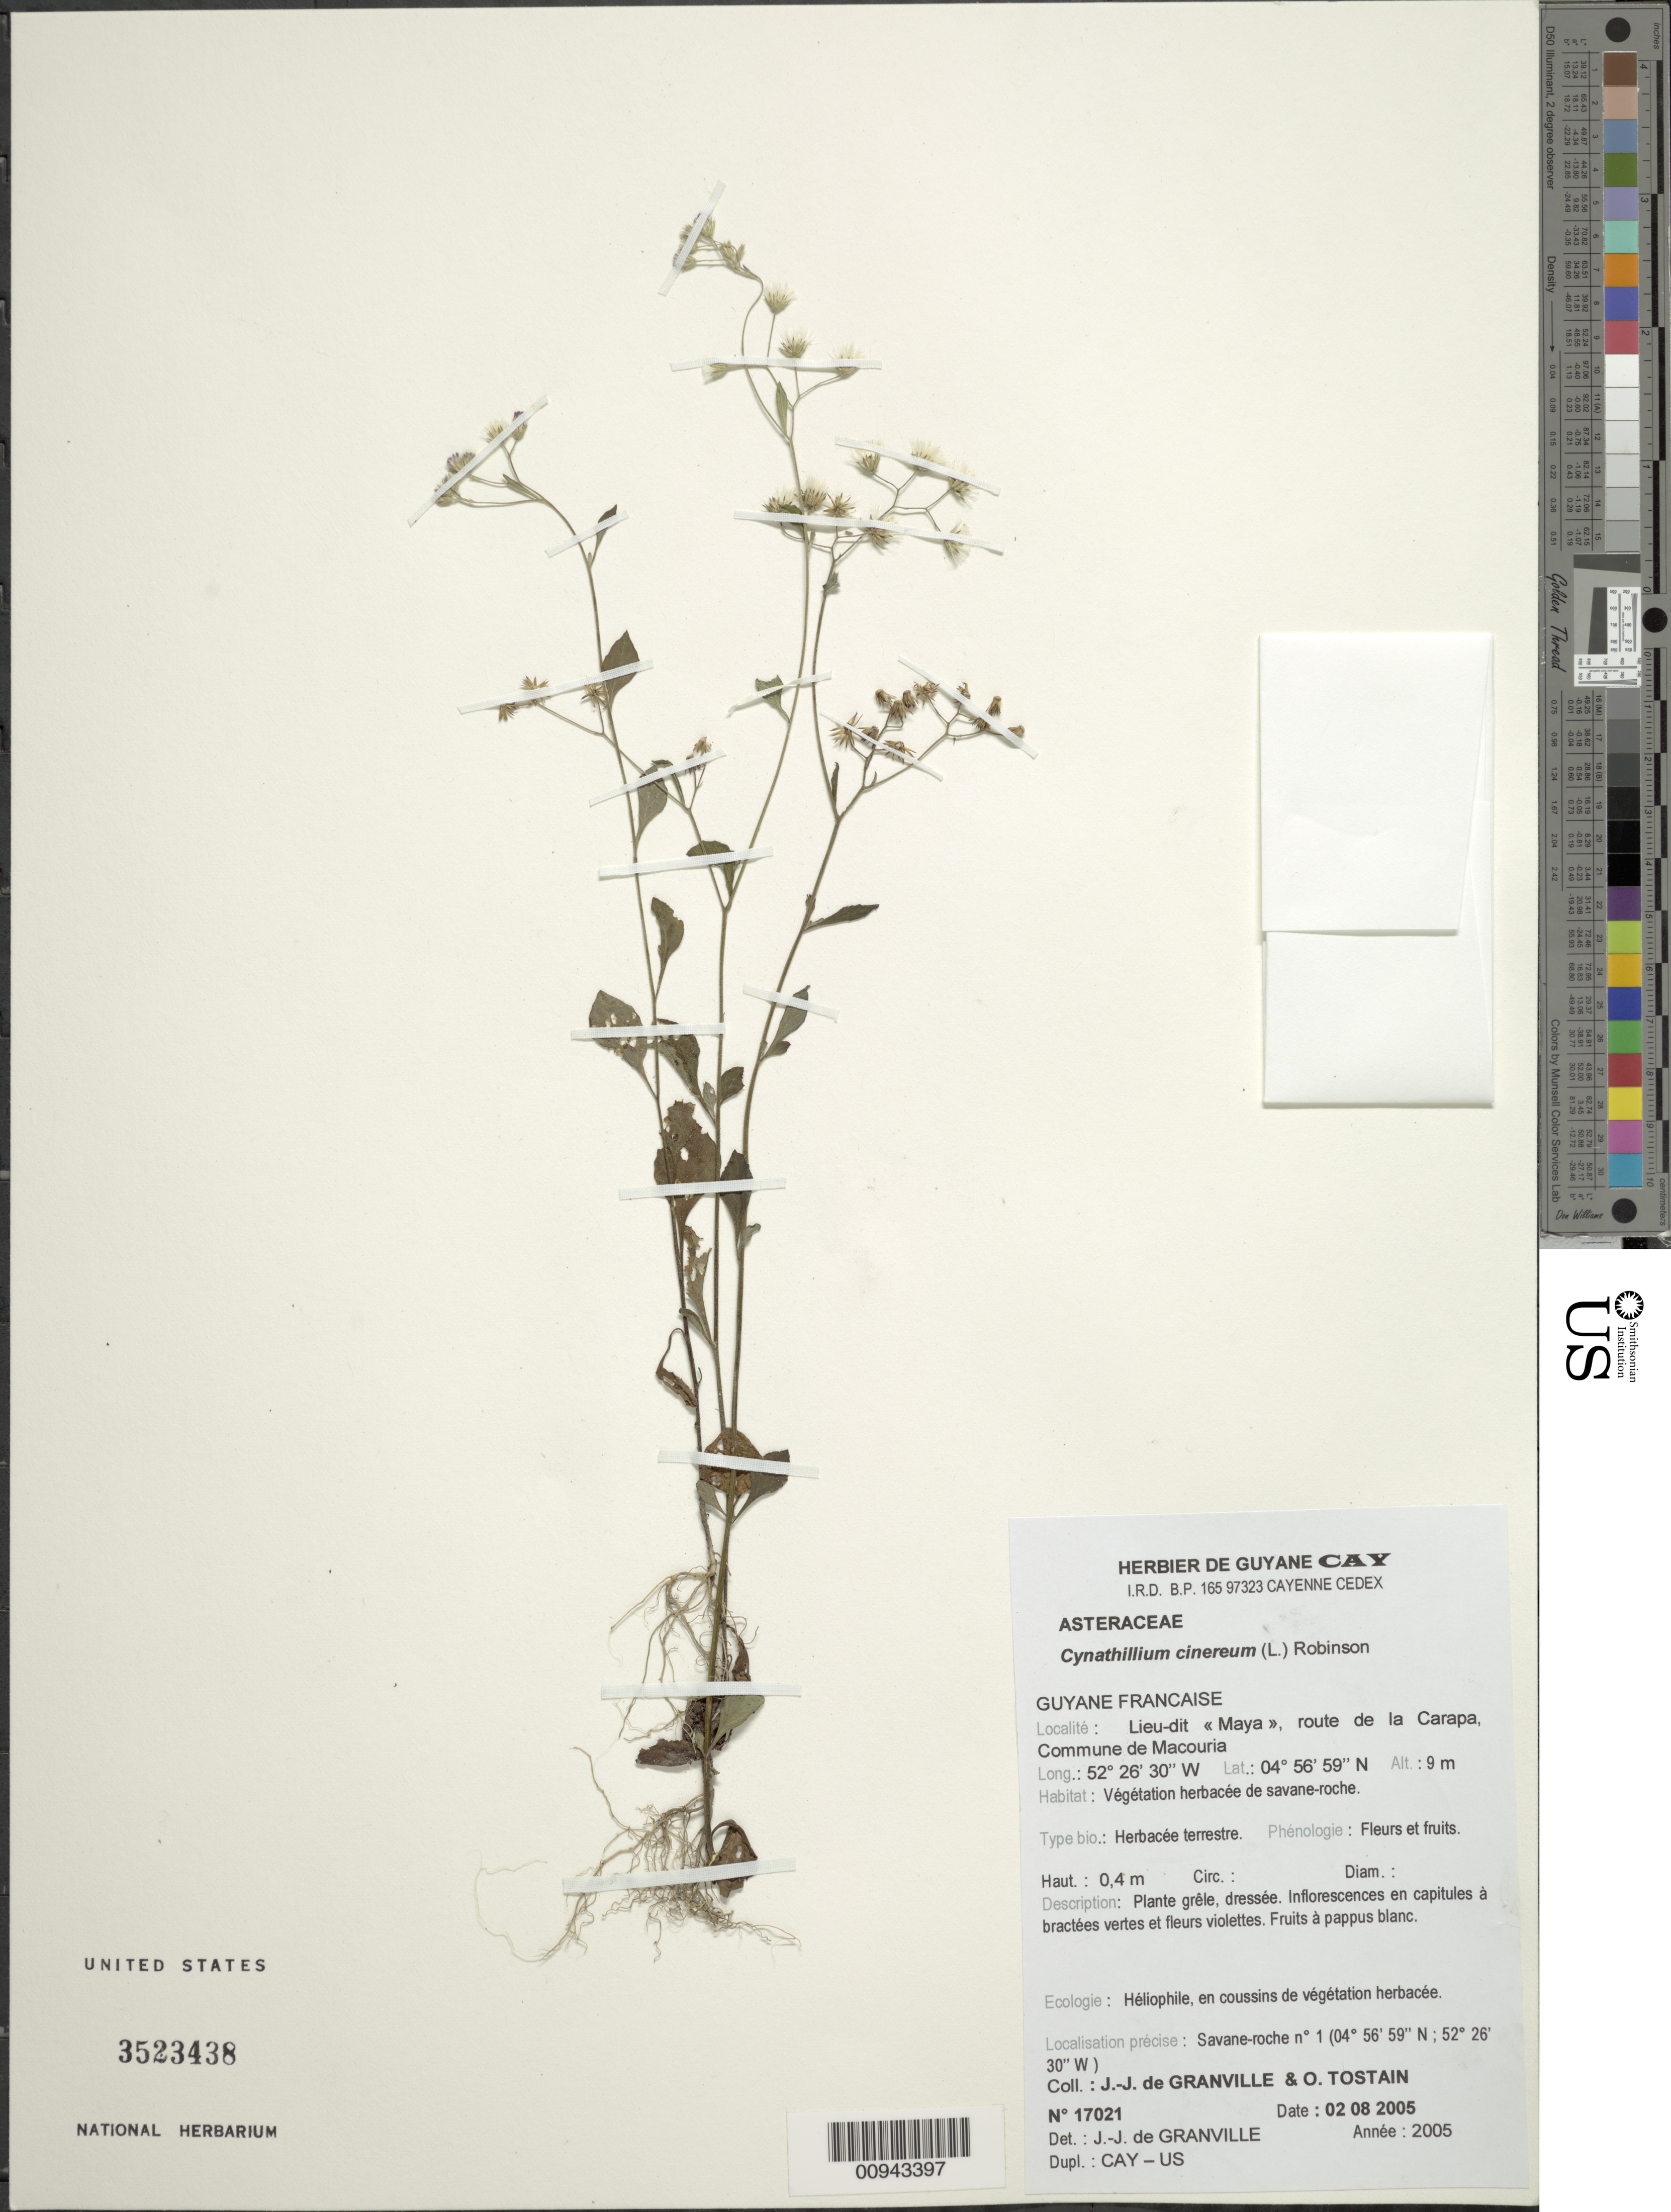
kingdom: Plantae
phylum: Tracheophyta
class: Magnoliopsida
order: Asterales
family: Asteraceae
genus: Cyanthillium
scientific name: Cyanthillium cinereum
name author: (L.) H. Rob.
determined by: Granville, J. J. de, (CAY), Institut de Recherche pour le Developpement (IRD) (FRENCH GUIANA)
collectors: J.-J. de Granville & O. Tostain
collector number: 17021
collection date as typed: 2-Aug-05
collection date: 2005-08-02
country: French Guiana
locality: Lieu-dit "Maya", rout de la Carapa, Commune de Macouria; Savane-roche nº1 (4º56'59"N, 52º26'30"W)_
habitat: Vegetation herbacee de savane-roche. Heliophile, en coussins de vegetation herbacee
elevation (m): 9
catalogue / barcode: US 3523438